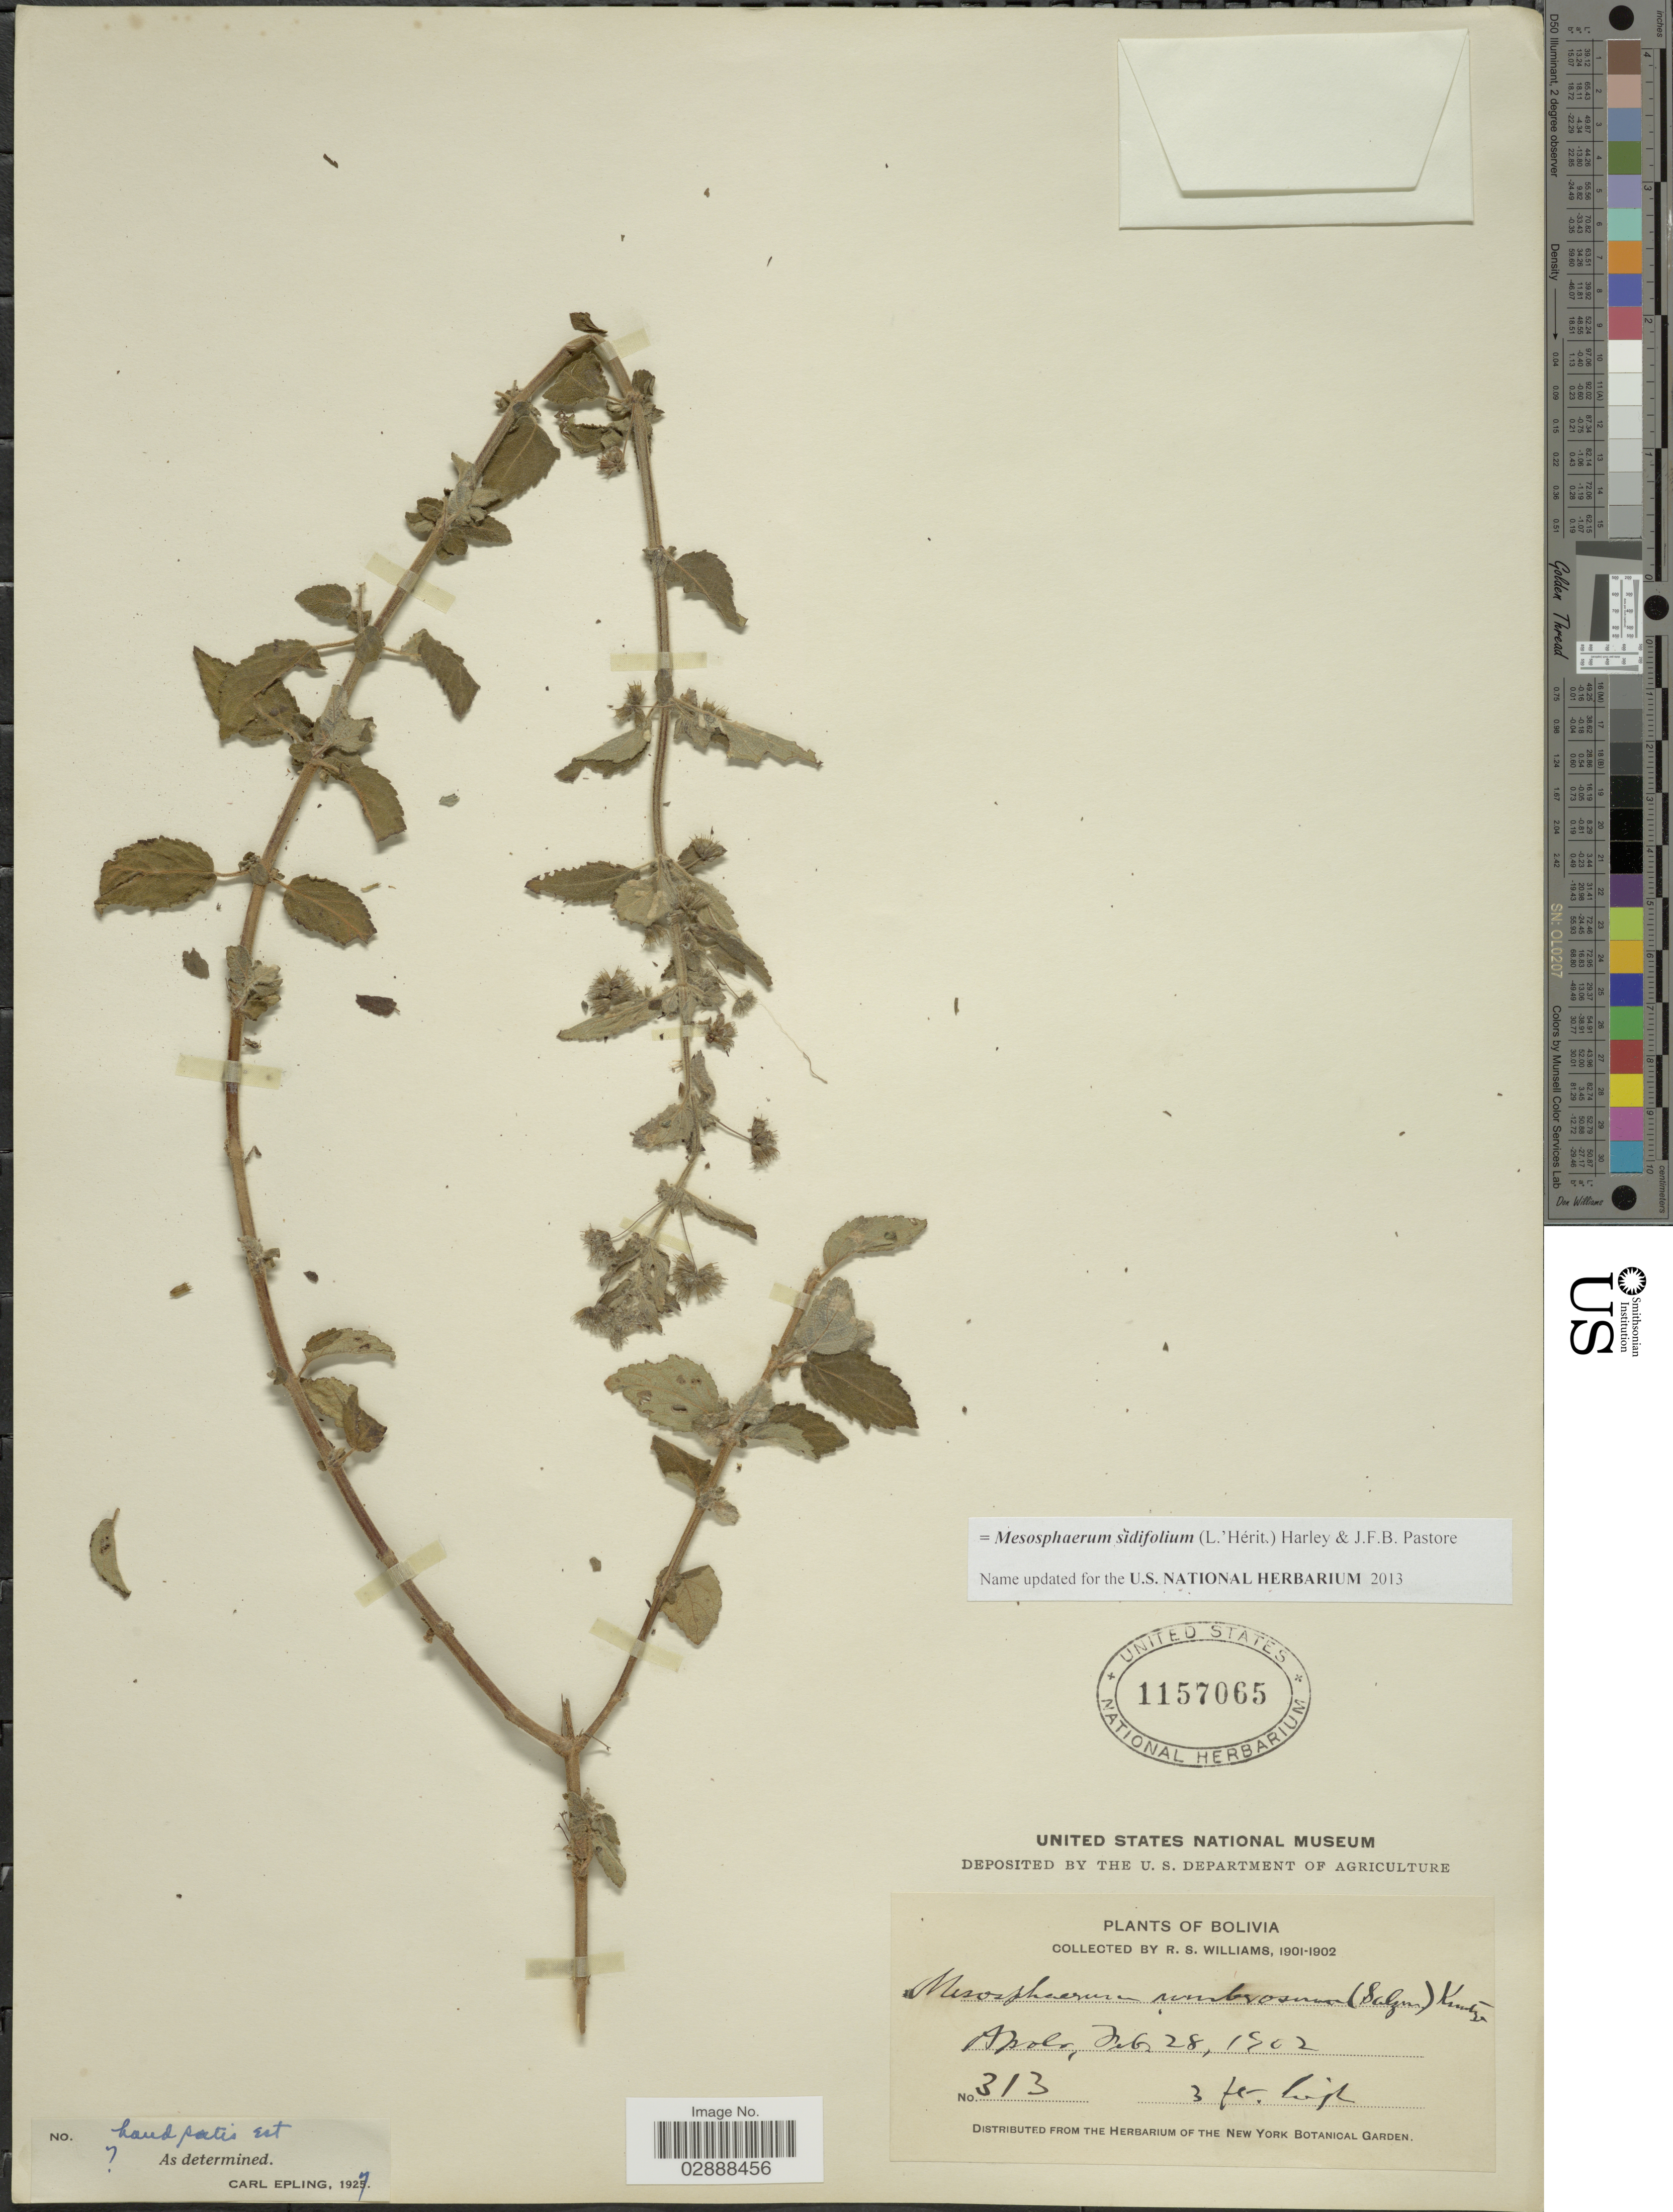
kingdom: Plantae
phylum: Tracheophyta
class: Magnoliopsida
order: Lamiales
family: Lamiaceae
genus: Mesosphaerum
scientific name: Mesosphaerum sidifolium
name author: (L'Hér.) Harley & J.F.B. Pastore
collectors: R. S. Williams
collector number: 313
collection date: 1902-02-28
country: Bolivia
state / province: La Paz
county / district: Franz Tamayo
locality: Apolo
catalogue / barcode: US 1157065